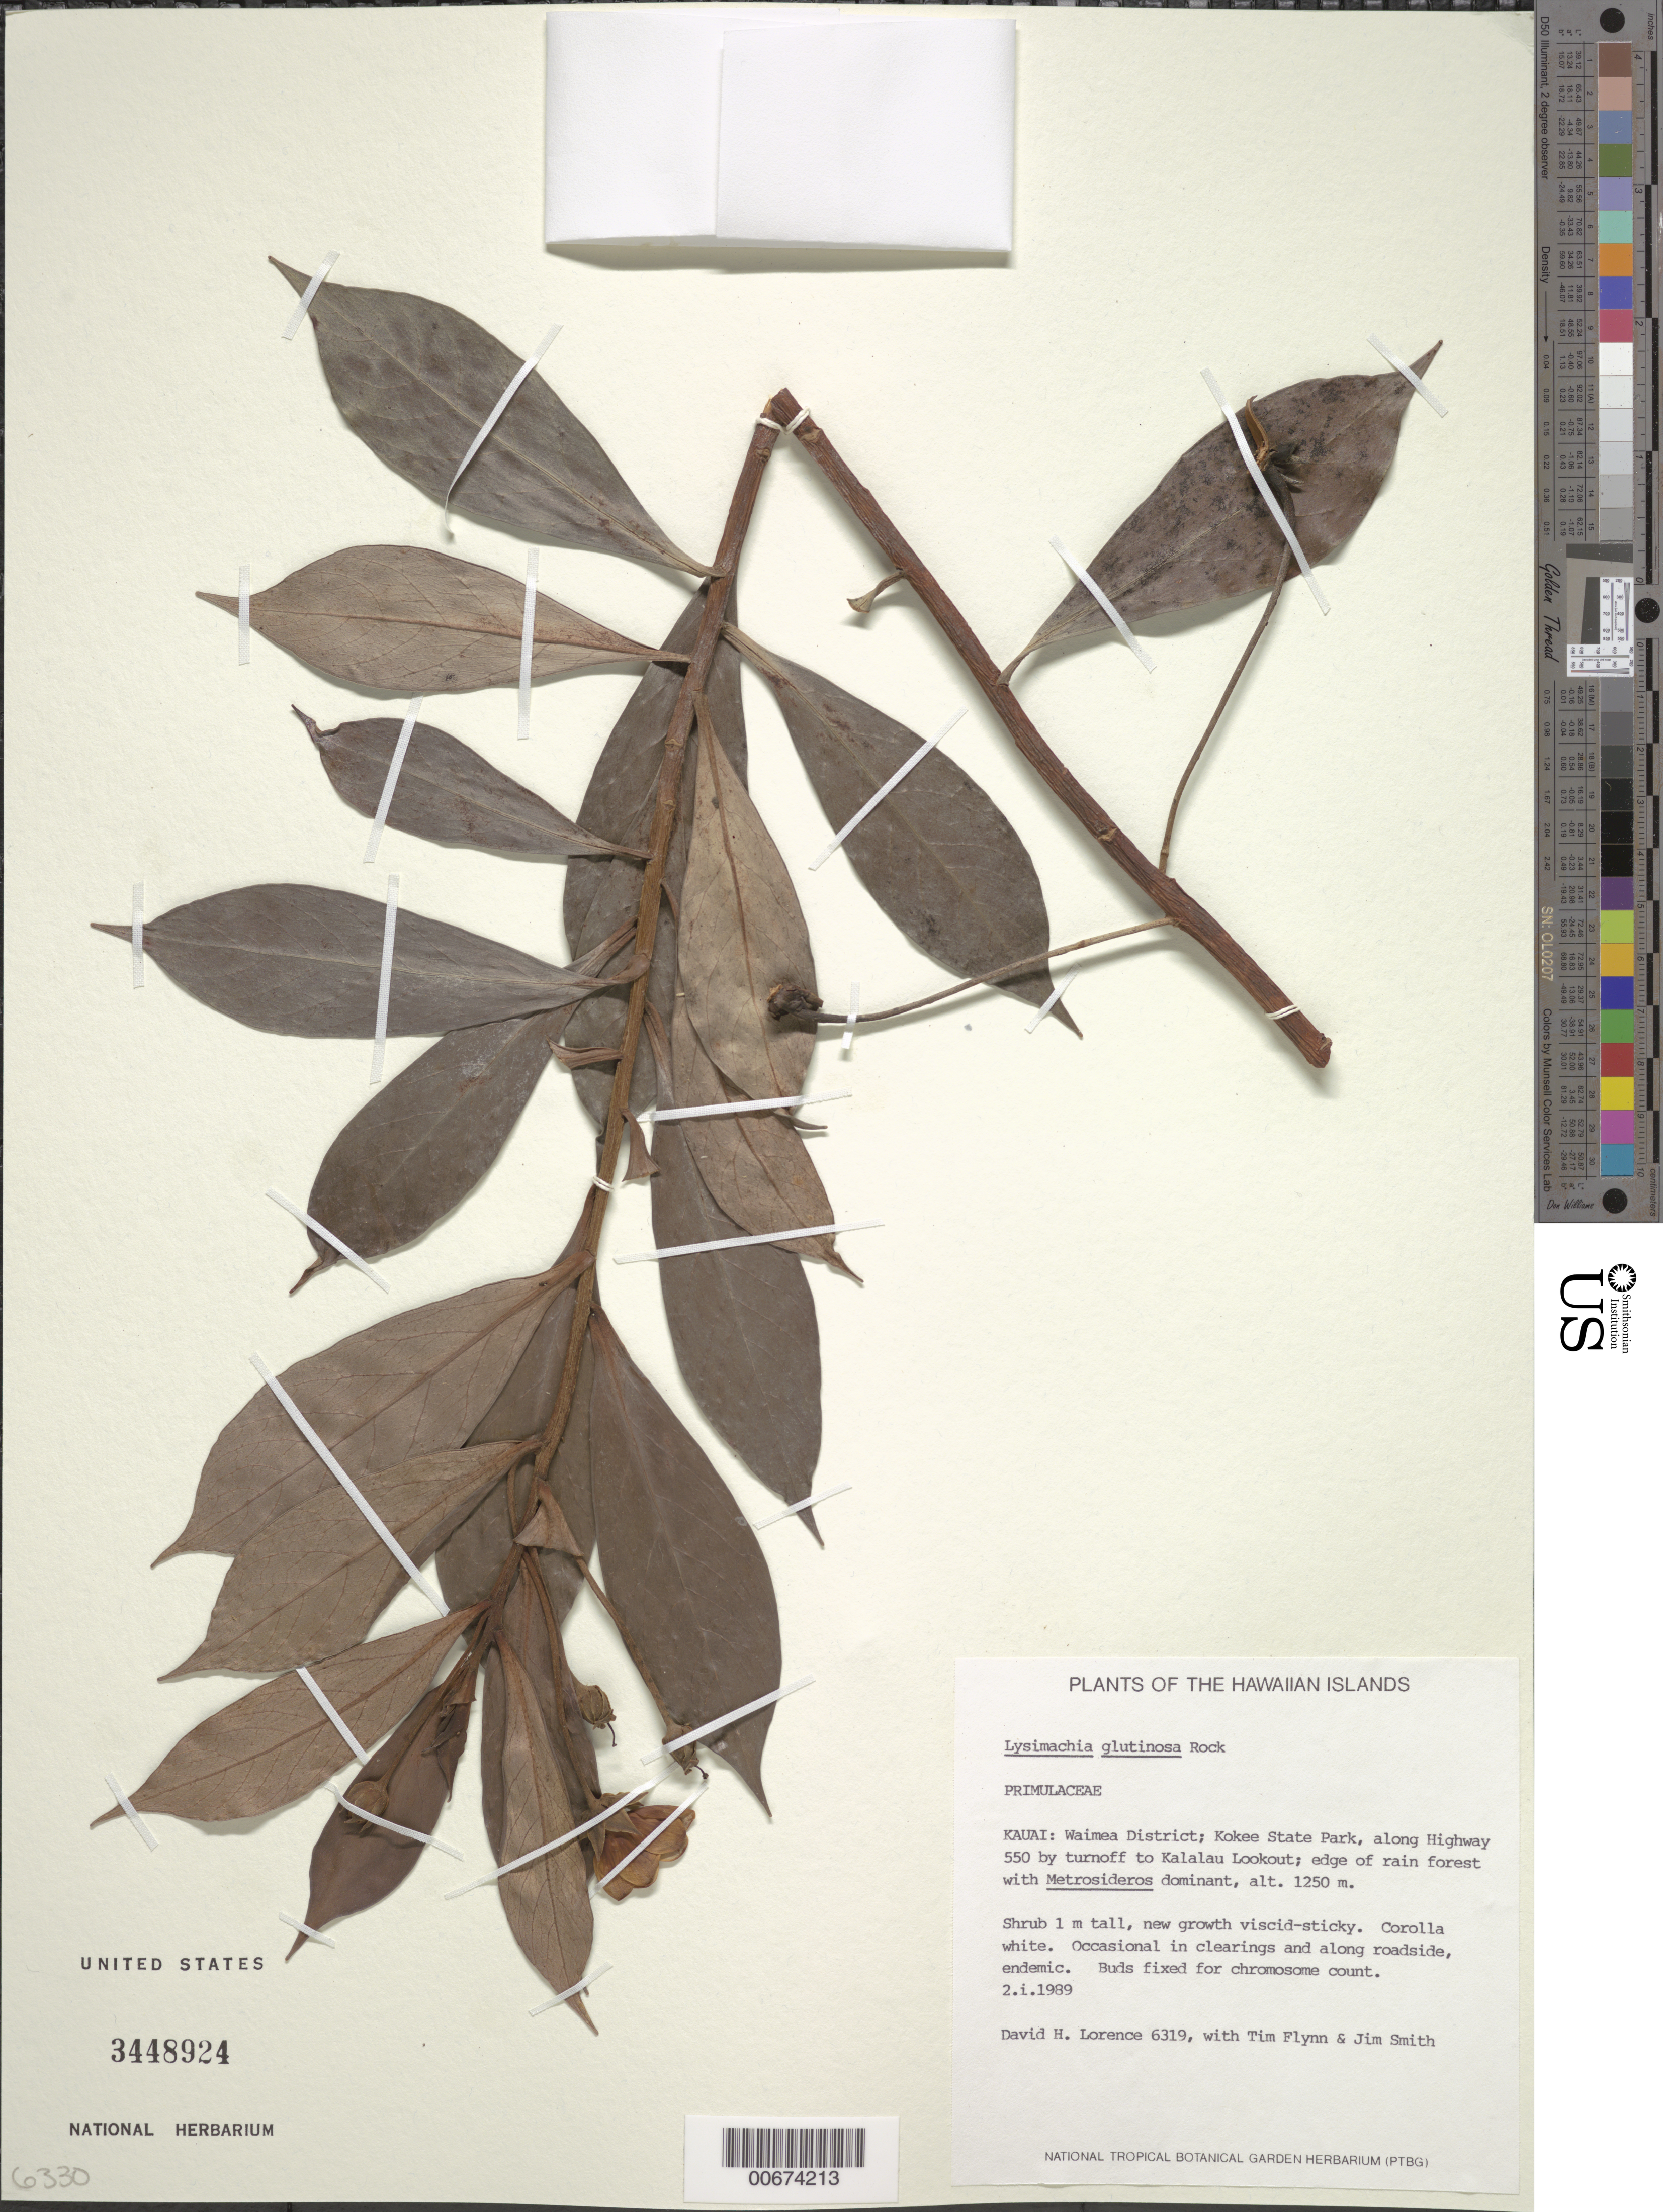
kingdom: Plantae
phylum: Tracheophyta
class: Magnoliopsida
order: Ericales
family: Primulaceae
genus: Lysimachia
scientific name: Lysimachia glutinosa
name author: Rock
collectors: D. Lorence, T. W. Flynn & J. W. Smith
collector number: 6319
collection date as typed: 2 Jan 1989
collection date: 1989-01-02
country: United States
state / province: Hawaii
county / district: Kauai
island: Kaua'i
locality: Waimea District, Kokee State Park, along Hwy 550 by turnonff to Kalalau Lookout.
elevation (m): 1250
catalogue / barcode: US 3448924